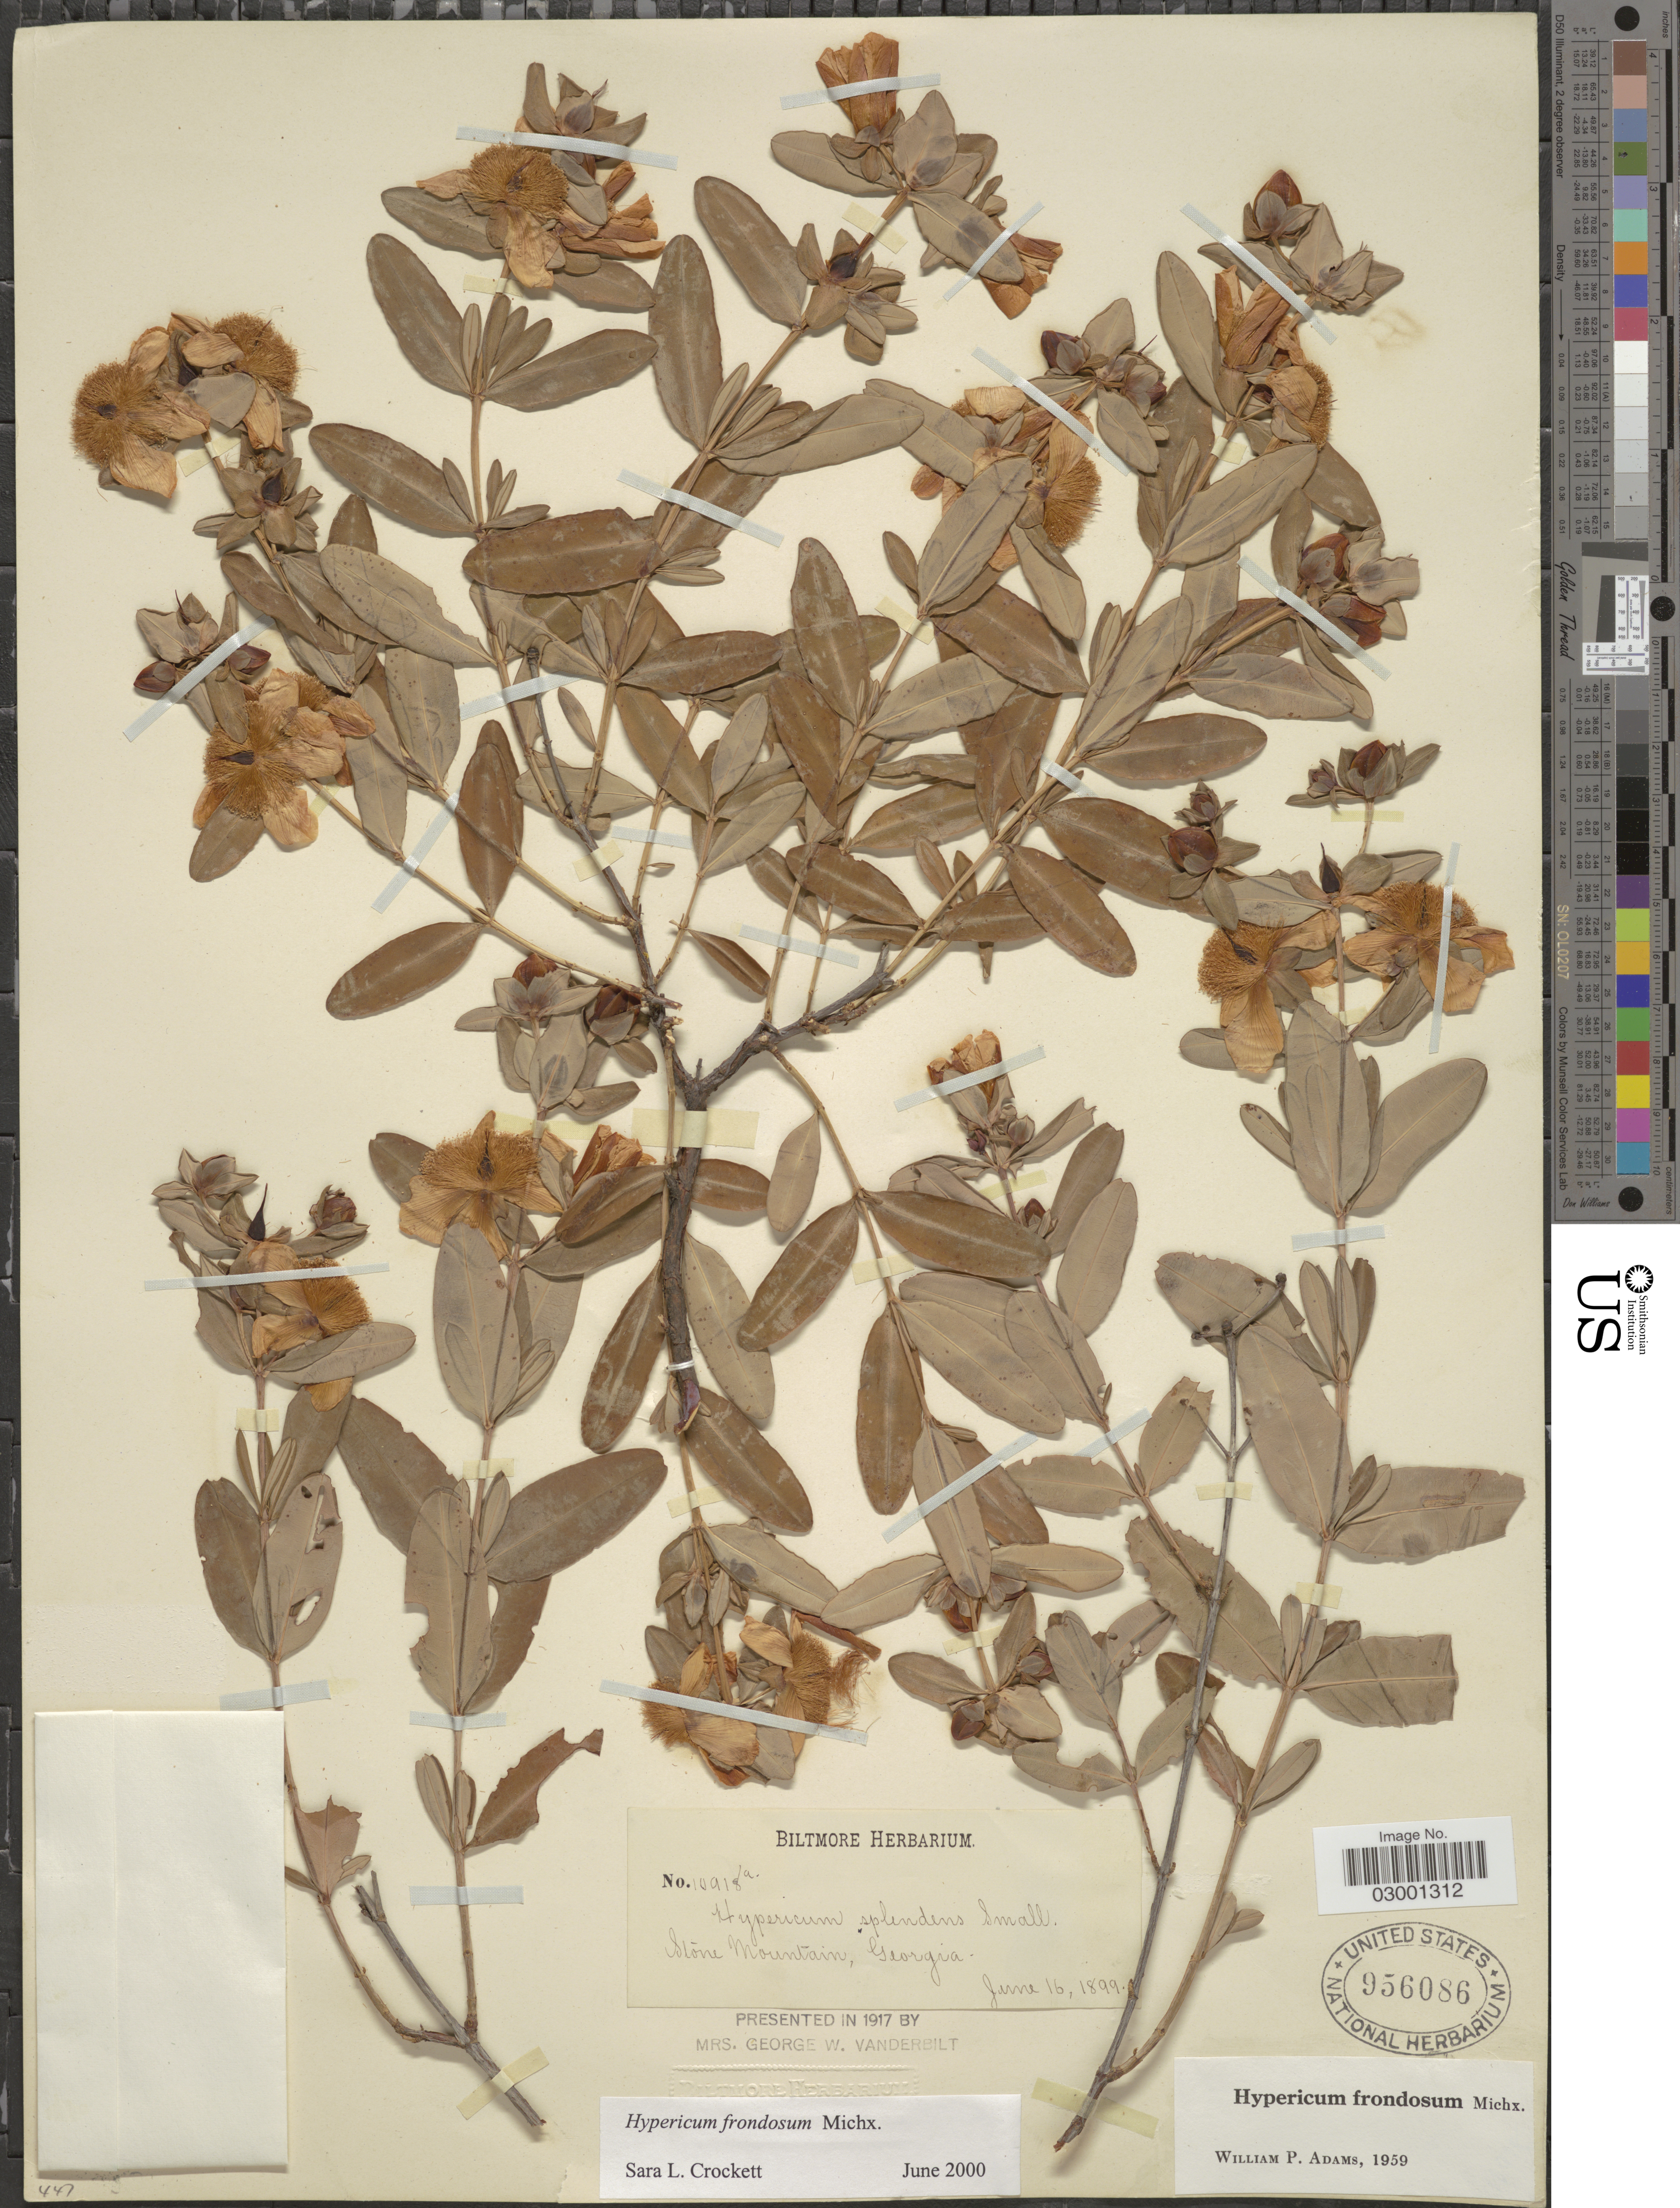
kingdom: Plantae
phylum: Tracheophyta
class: Magnoliopsida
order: Malpighiales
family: Hypericaceae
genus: Hypericum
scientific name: Hypericum frondosum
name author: Michx.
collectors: ex herb. Biltmore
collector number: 10916a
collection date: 1899-06-16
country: United States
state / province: Georgia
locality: Stone Mountain.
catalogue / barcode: US 956086